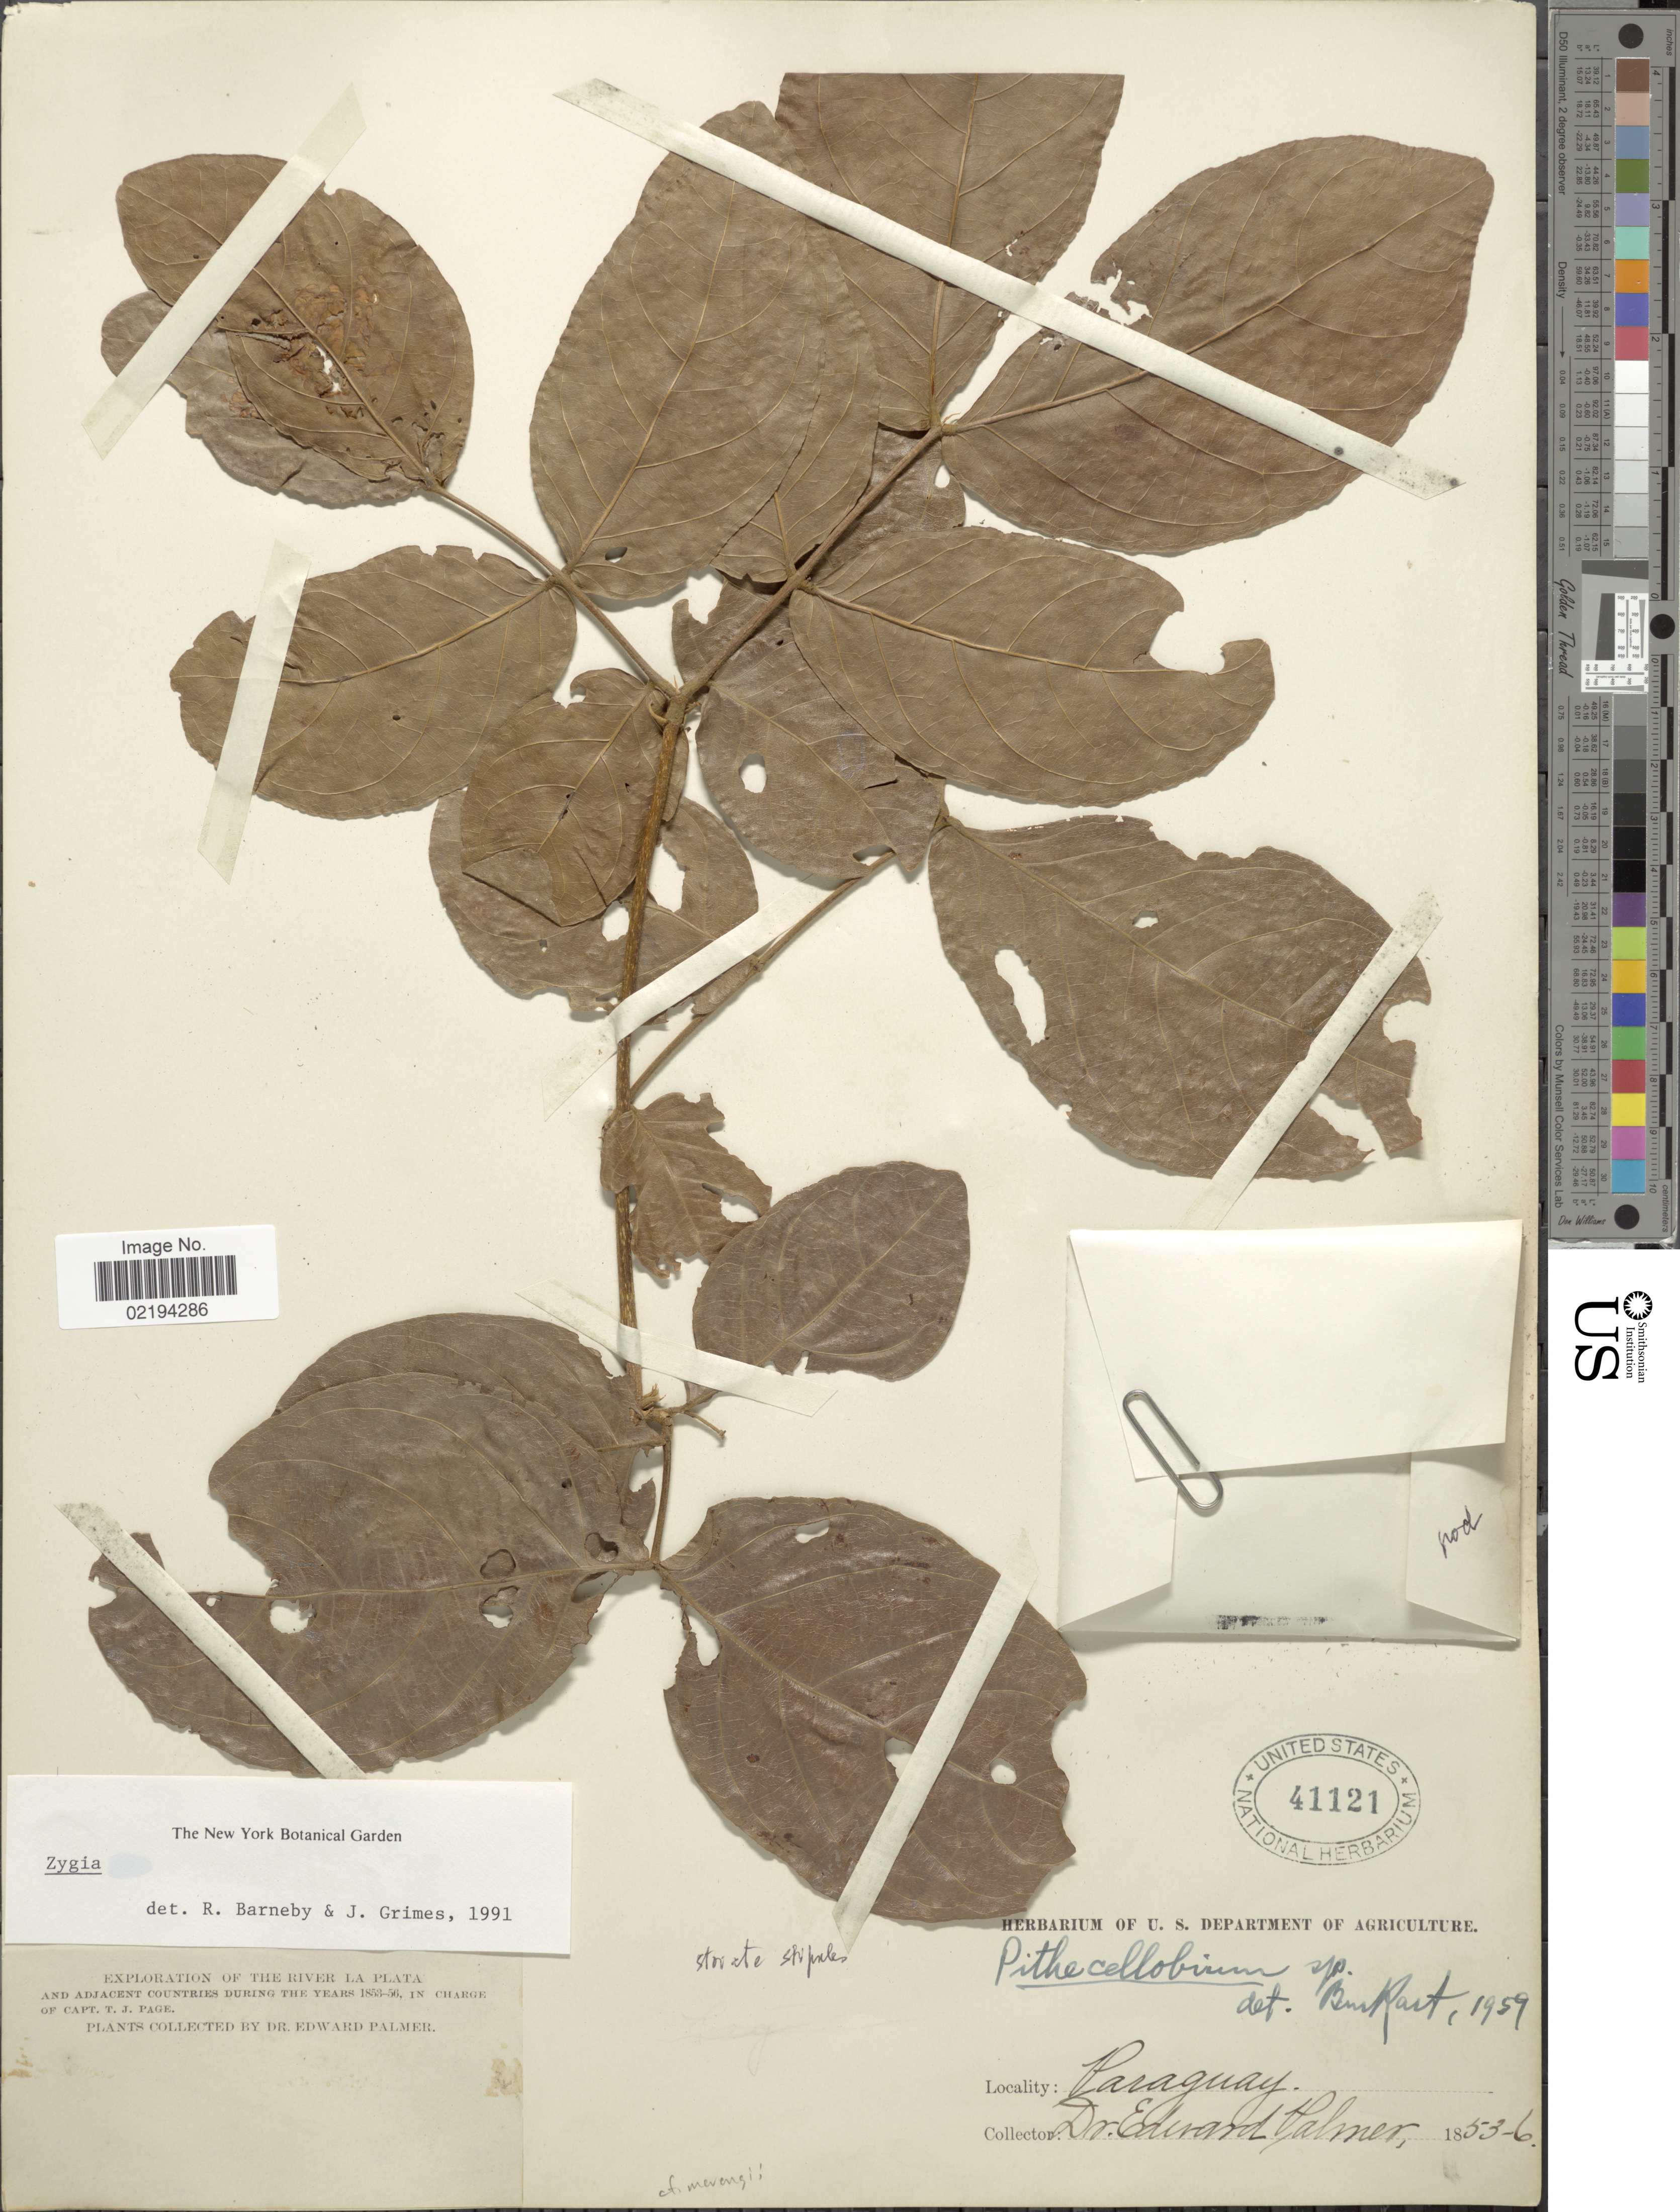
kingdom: Plantae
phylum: Tracheophyta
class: Magnoliopsida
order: Fabales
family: Fabaceae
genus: Zygia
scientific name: Zygia sp.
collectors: E. Palmer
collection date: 1853/1856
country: Paraguay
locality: River La Plata and adjacent countries.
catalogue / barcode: US 41121